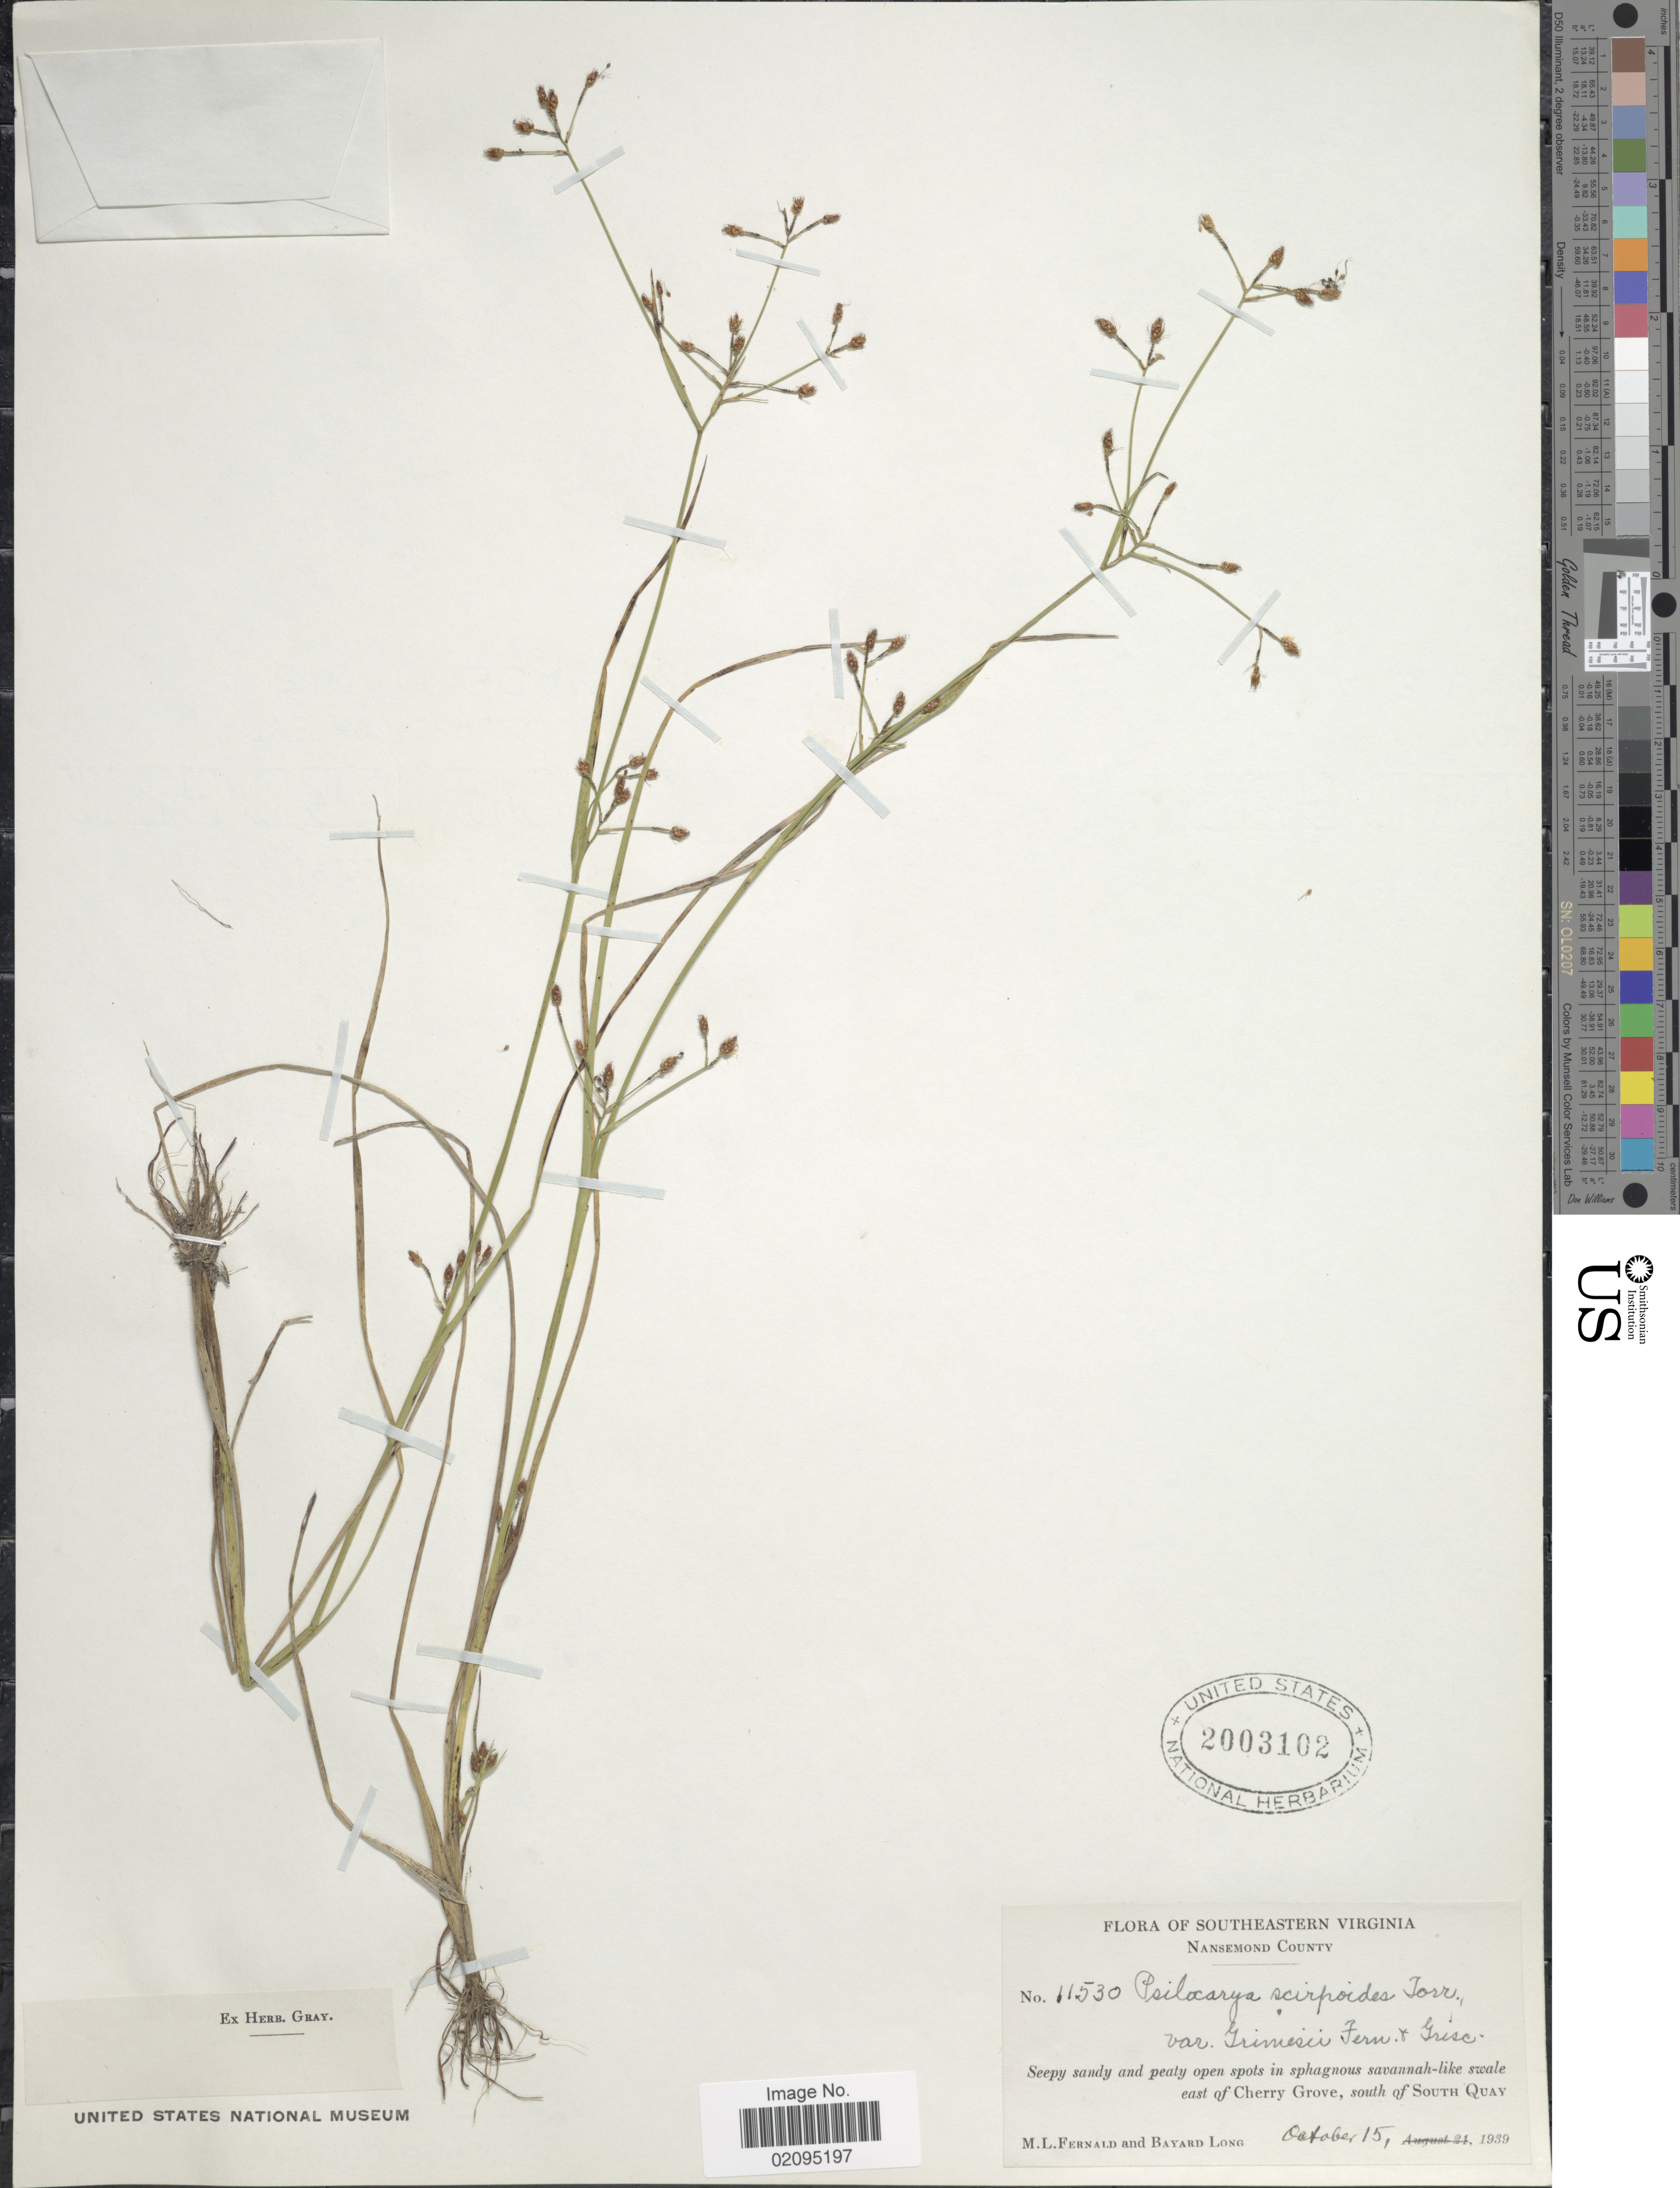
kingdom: Plantae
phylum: Tracheophyta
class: Liliopsida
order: Poales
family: Cyperaceae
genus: Rhynchospora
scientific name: Rhynchospora scirpoides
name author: (Torr.) Griseb.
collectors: M. L. Fernald & B. Long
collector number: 11530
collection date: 1939-10-15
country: United States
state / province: Virginia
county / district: City of Suffolk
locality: Southeastern Virginia. East of Cherry Grove, south of South Quay. Nansemond County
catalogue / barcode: US 2003102